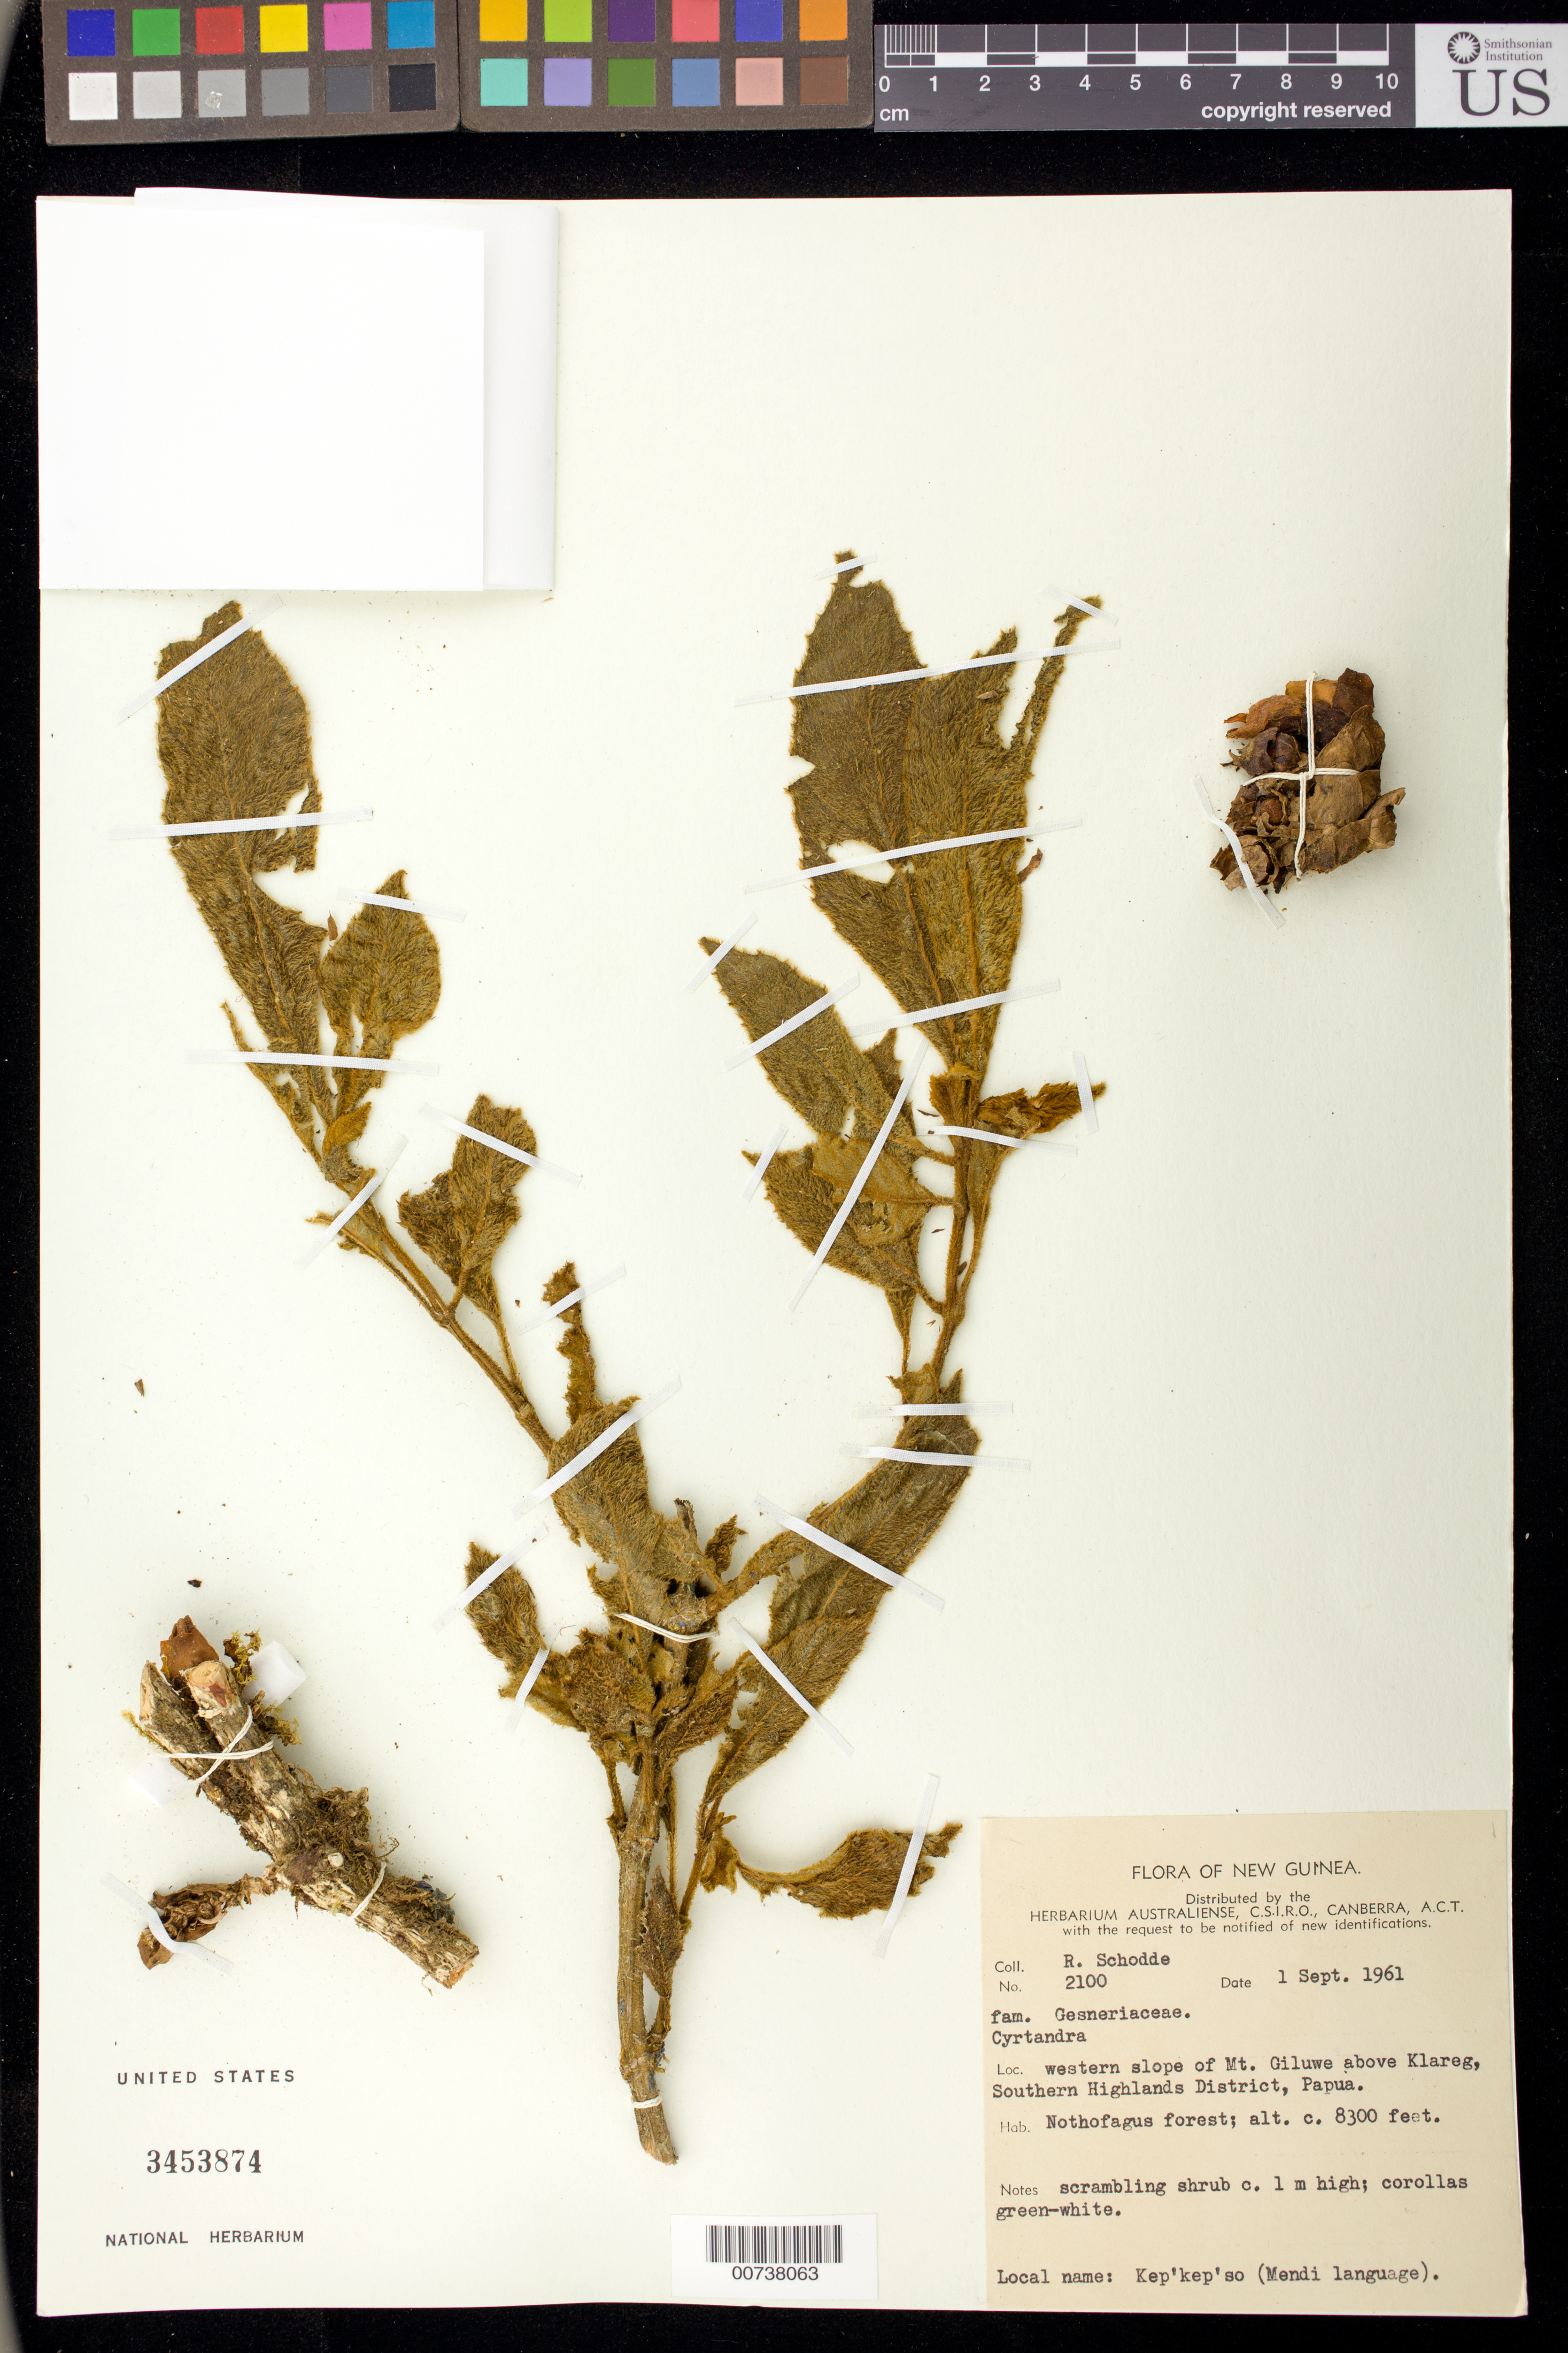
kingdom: Plantae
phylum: Tracheophyta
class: Magnoliopsida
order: Lamiales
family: Gesneriaceae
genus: Cyrtandra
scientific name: Cyrtandra sp.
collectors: R. Schodde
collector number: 2100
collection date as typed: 01 Sep 1961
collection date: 1961-09-01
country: Papua New Guinea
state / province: Southern Highlands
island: New Guinea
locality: Western slope of Mt. Giluwe above Klareg, Southern Highlands District, Papua.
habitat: Nothofagus forest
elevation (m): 2530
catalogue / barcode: US 3453874